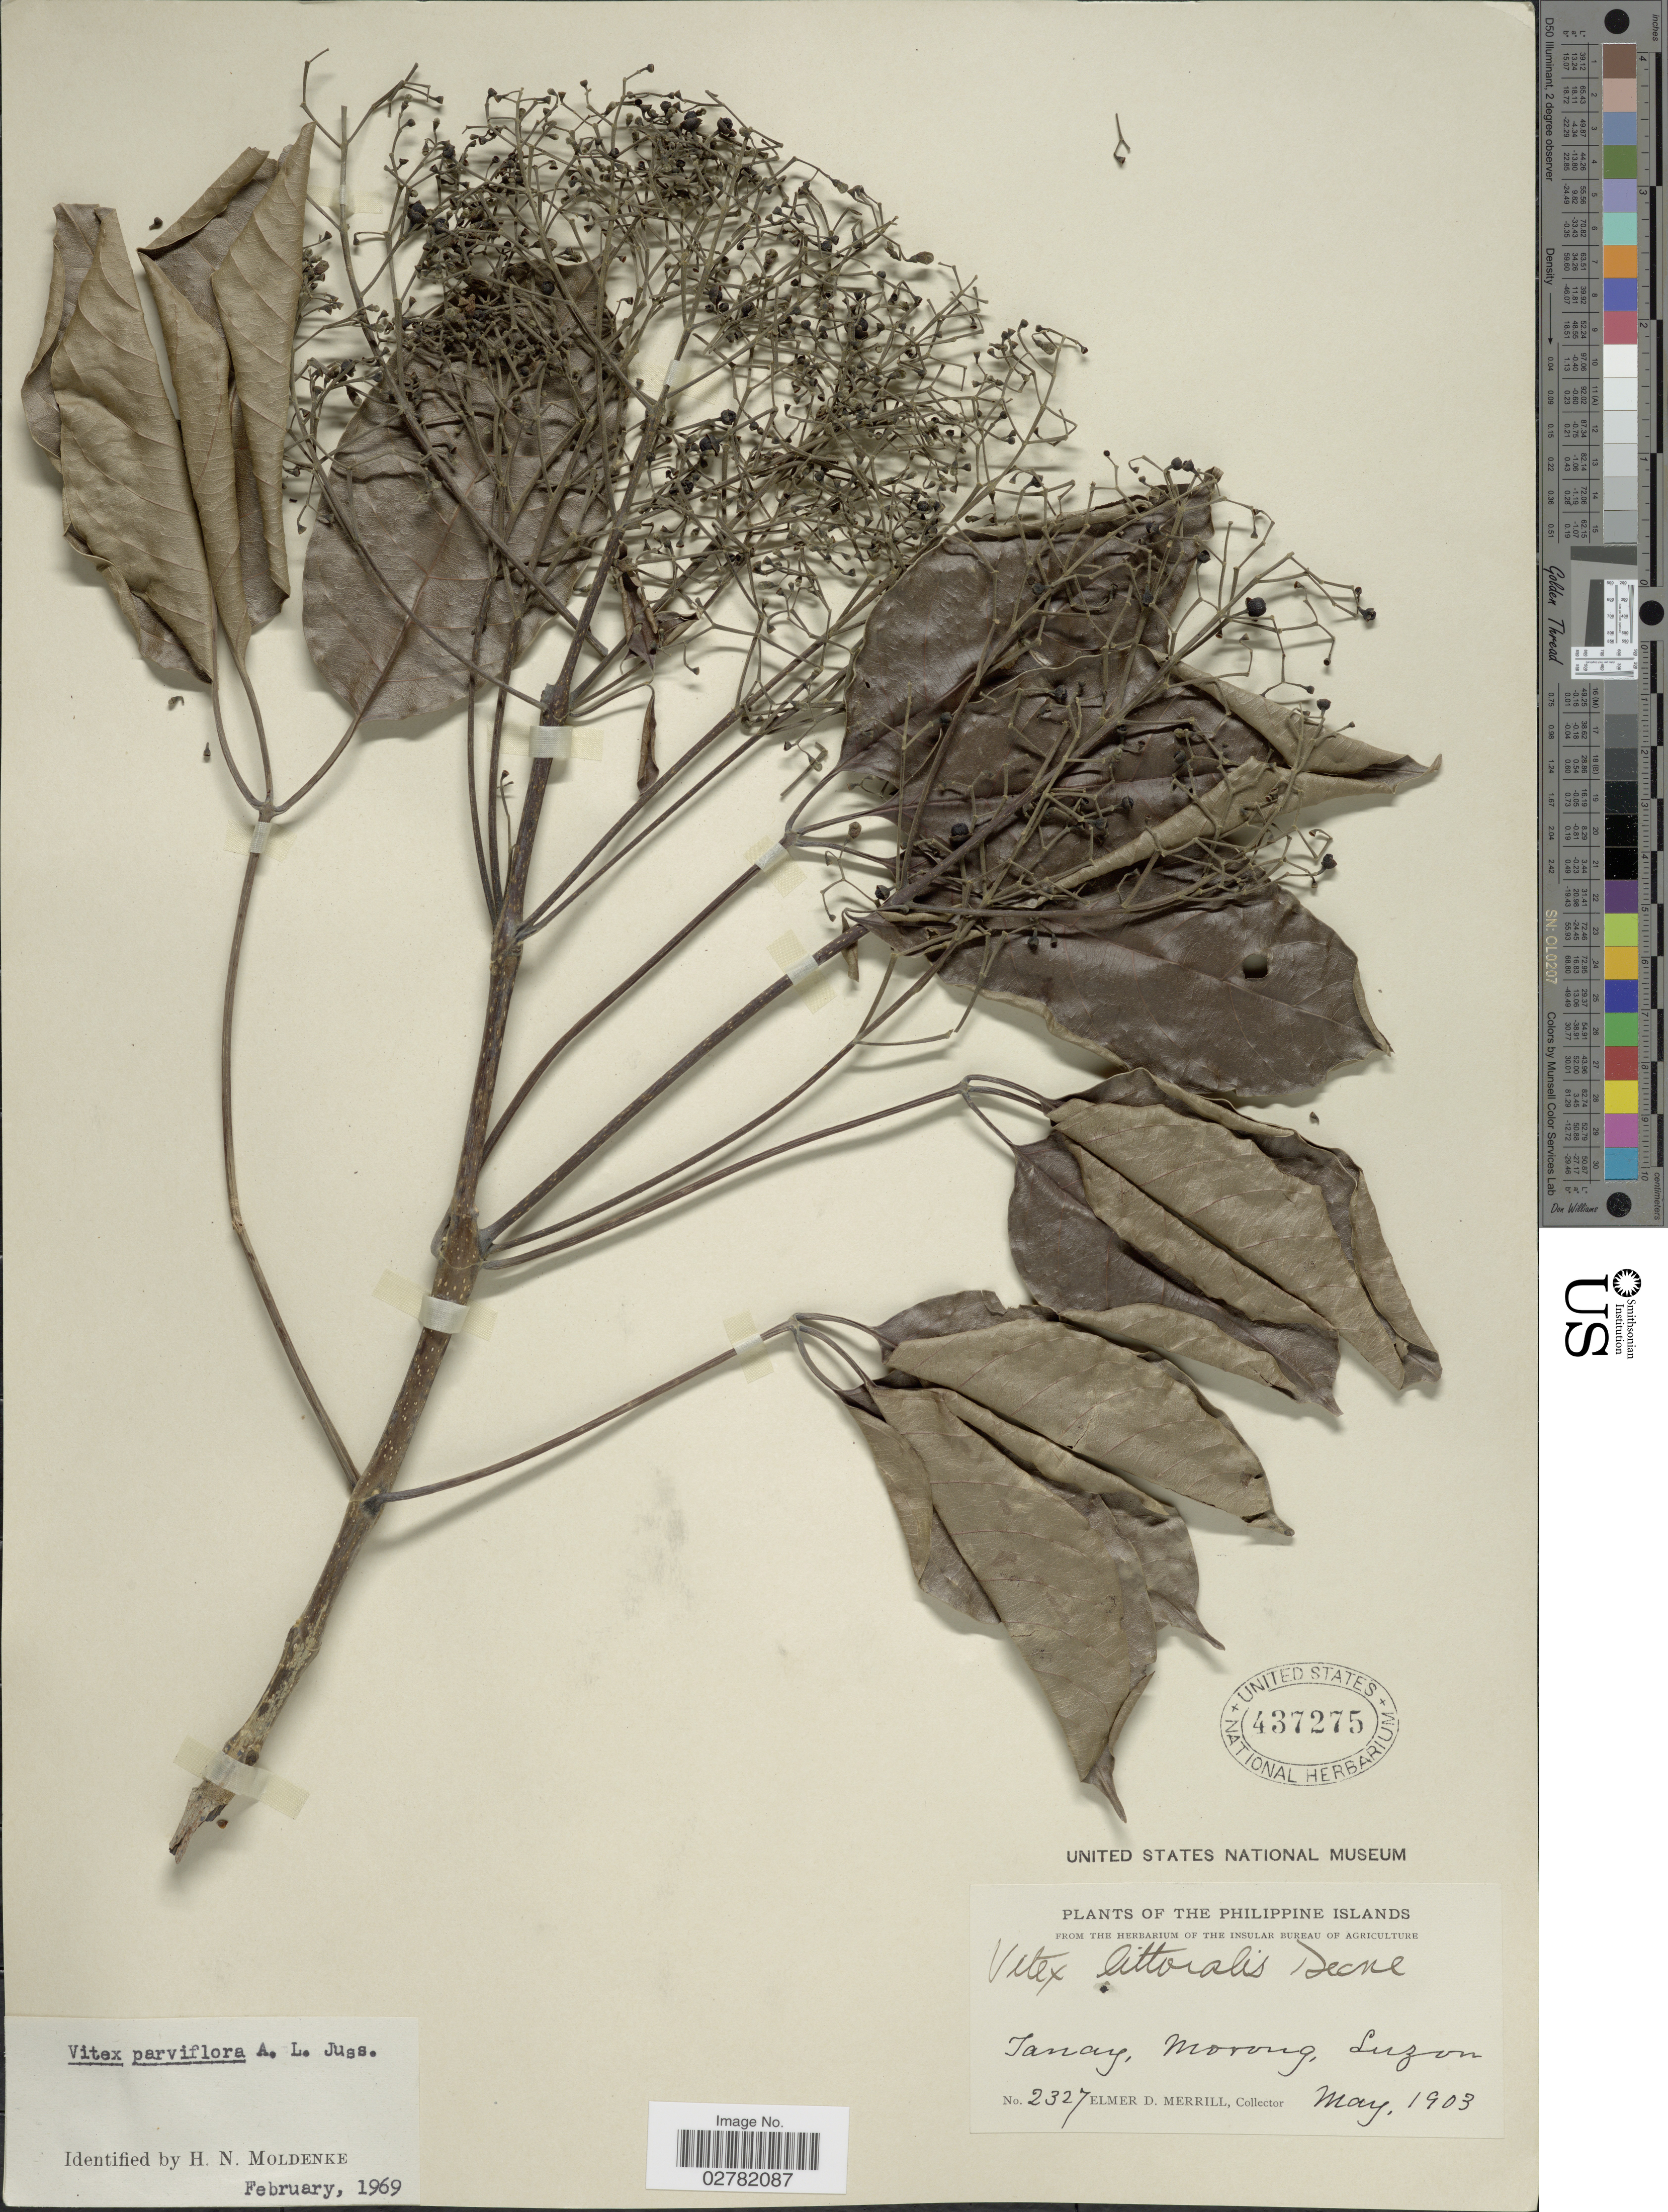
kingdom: Plantae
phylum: Tracheophyta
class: Magnoliopsida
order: Lamiales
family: Lamiaceae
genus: Vitex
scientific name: Vitex parviflora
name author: Juss.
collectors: E. D. Merrill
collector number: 2327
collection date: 1903-05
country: Philippines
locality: Philippine Islands. Tanay, Morong, Luzon.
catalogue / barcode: US 437275